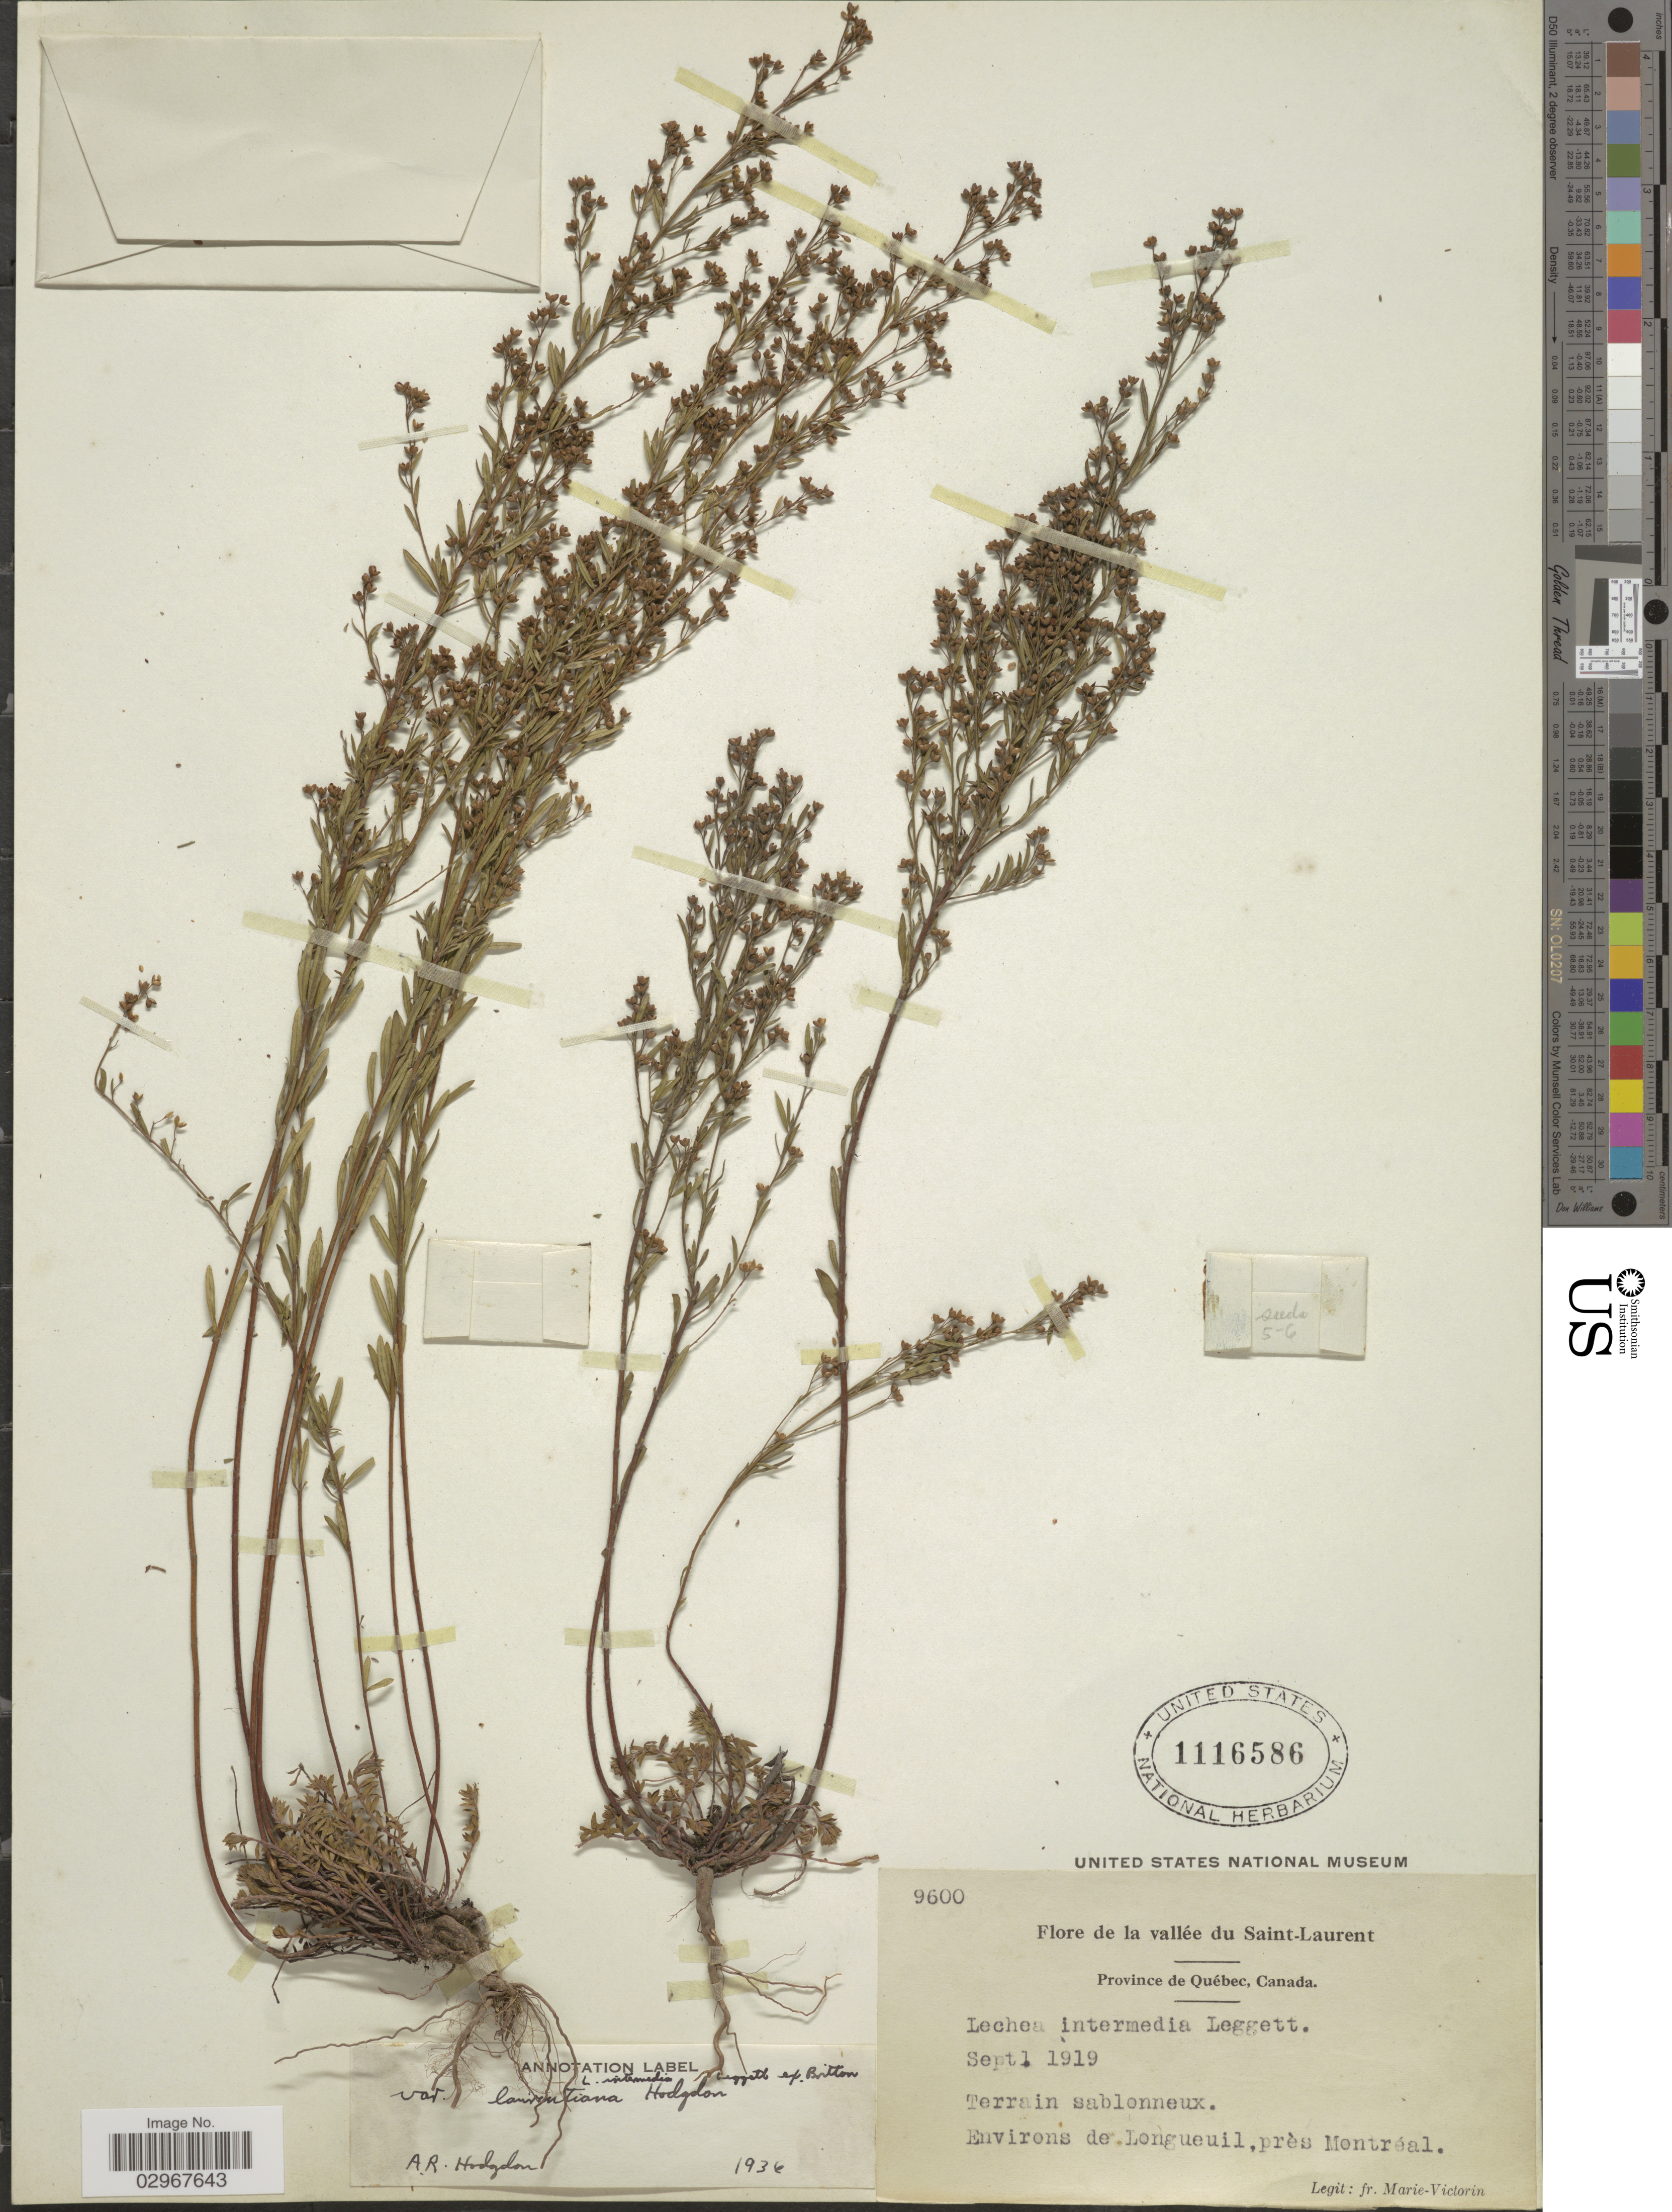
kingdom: Plantae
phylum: Tracheophyta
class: Magnoliopsida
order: Malvales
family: Cistaceae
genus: Lechea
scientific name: Lechea intermedia var. laurentiana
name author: Hodgdon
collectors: F. Marie-Victorin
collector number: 9600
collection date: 1919-09-01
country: Canada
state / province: Quebec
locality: Vallée du Saint-Laurent. Environs de Longueuil, près Montréal.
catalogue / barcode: US 1116586